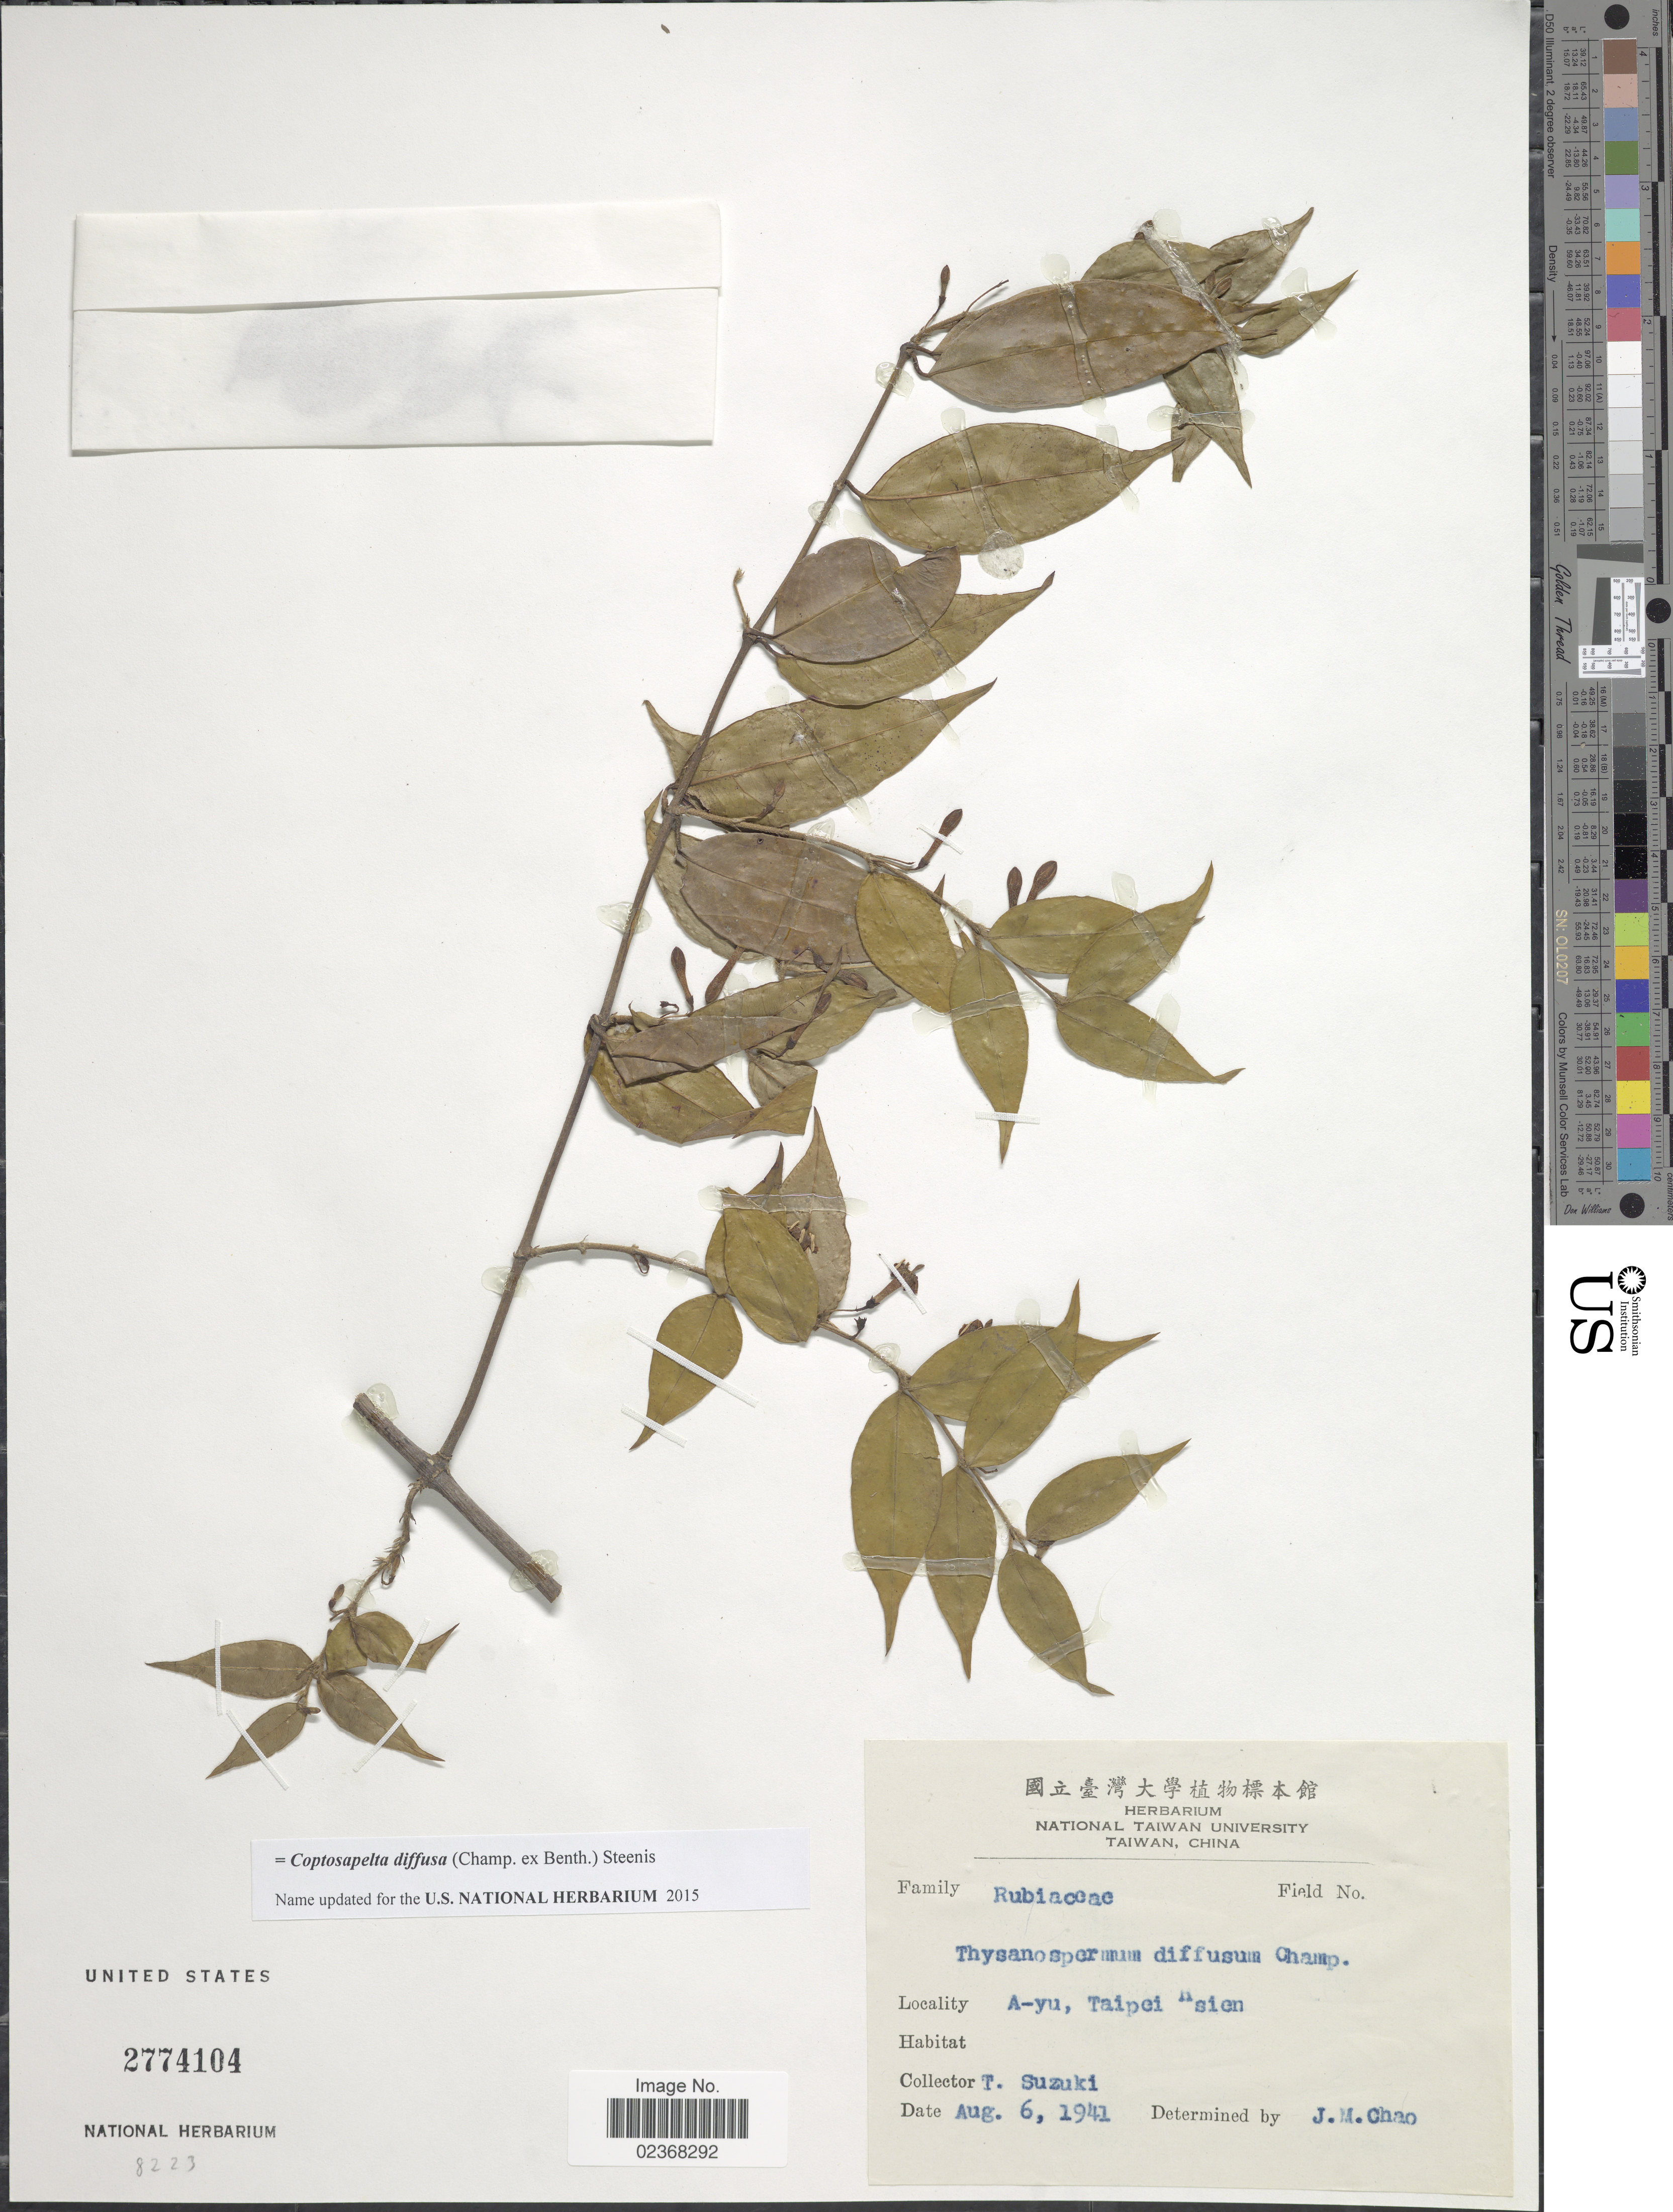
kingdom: Plantae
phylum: Tracheophyta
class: Magnoliopsida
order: Gentianales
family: Rubiaceae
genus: Coptosapelta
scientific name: Coptosapelta diffusa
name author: (Champ. ex Benth.) Steenis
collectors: T. Suzuki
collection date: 1941-08-06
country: Taiwan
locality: A-yu, Taipei Hsien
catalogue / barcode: US 2774104